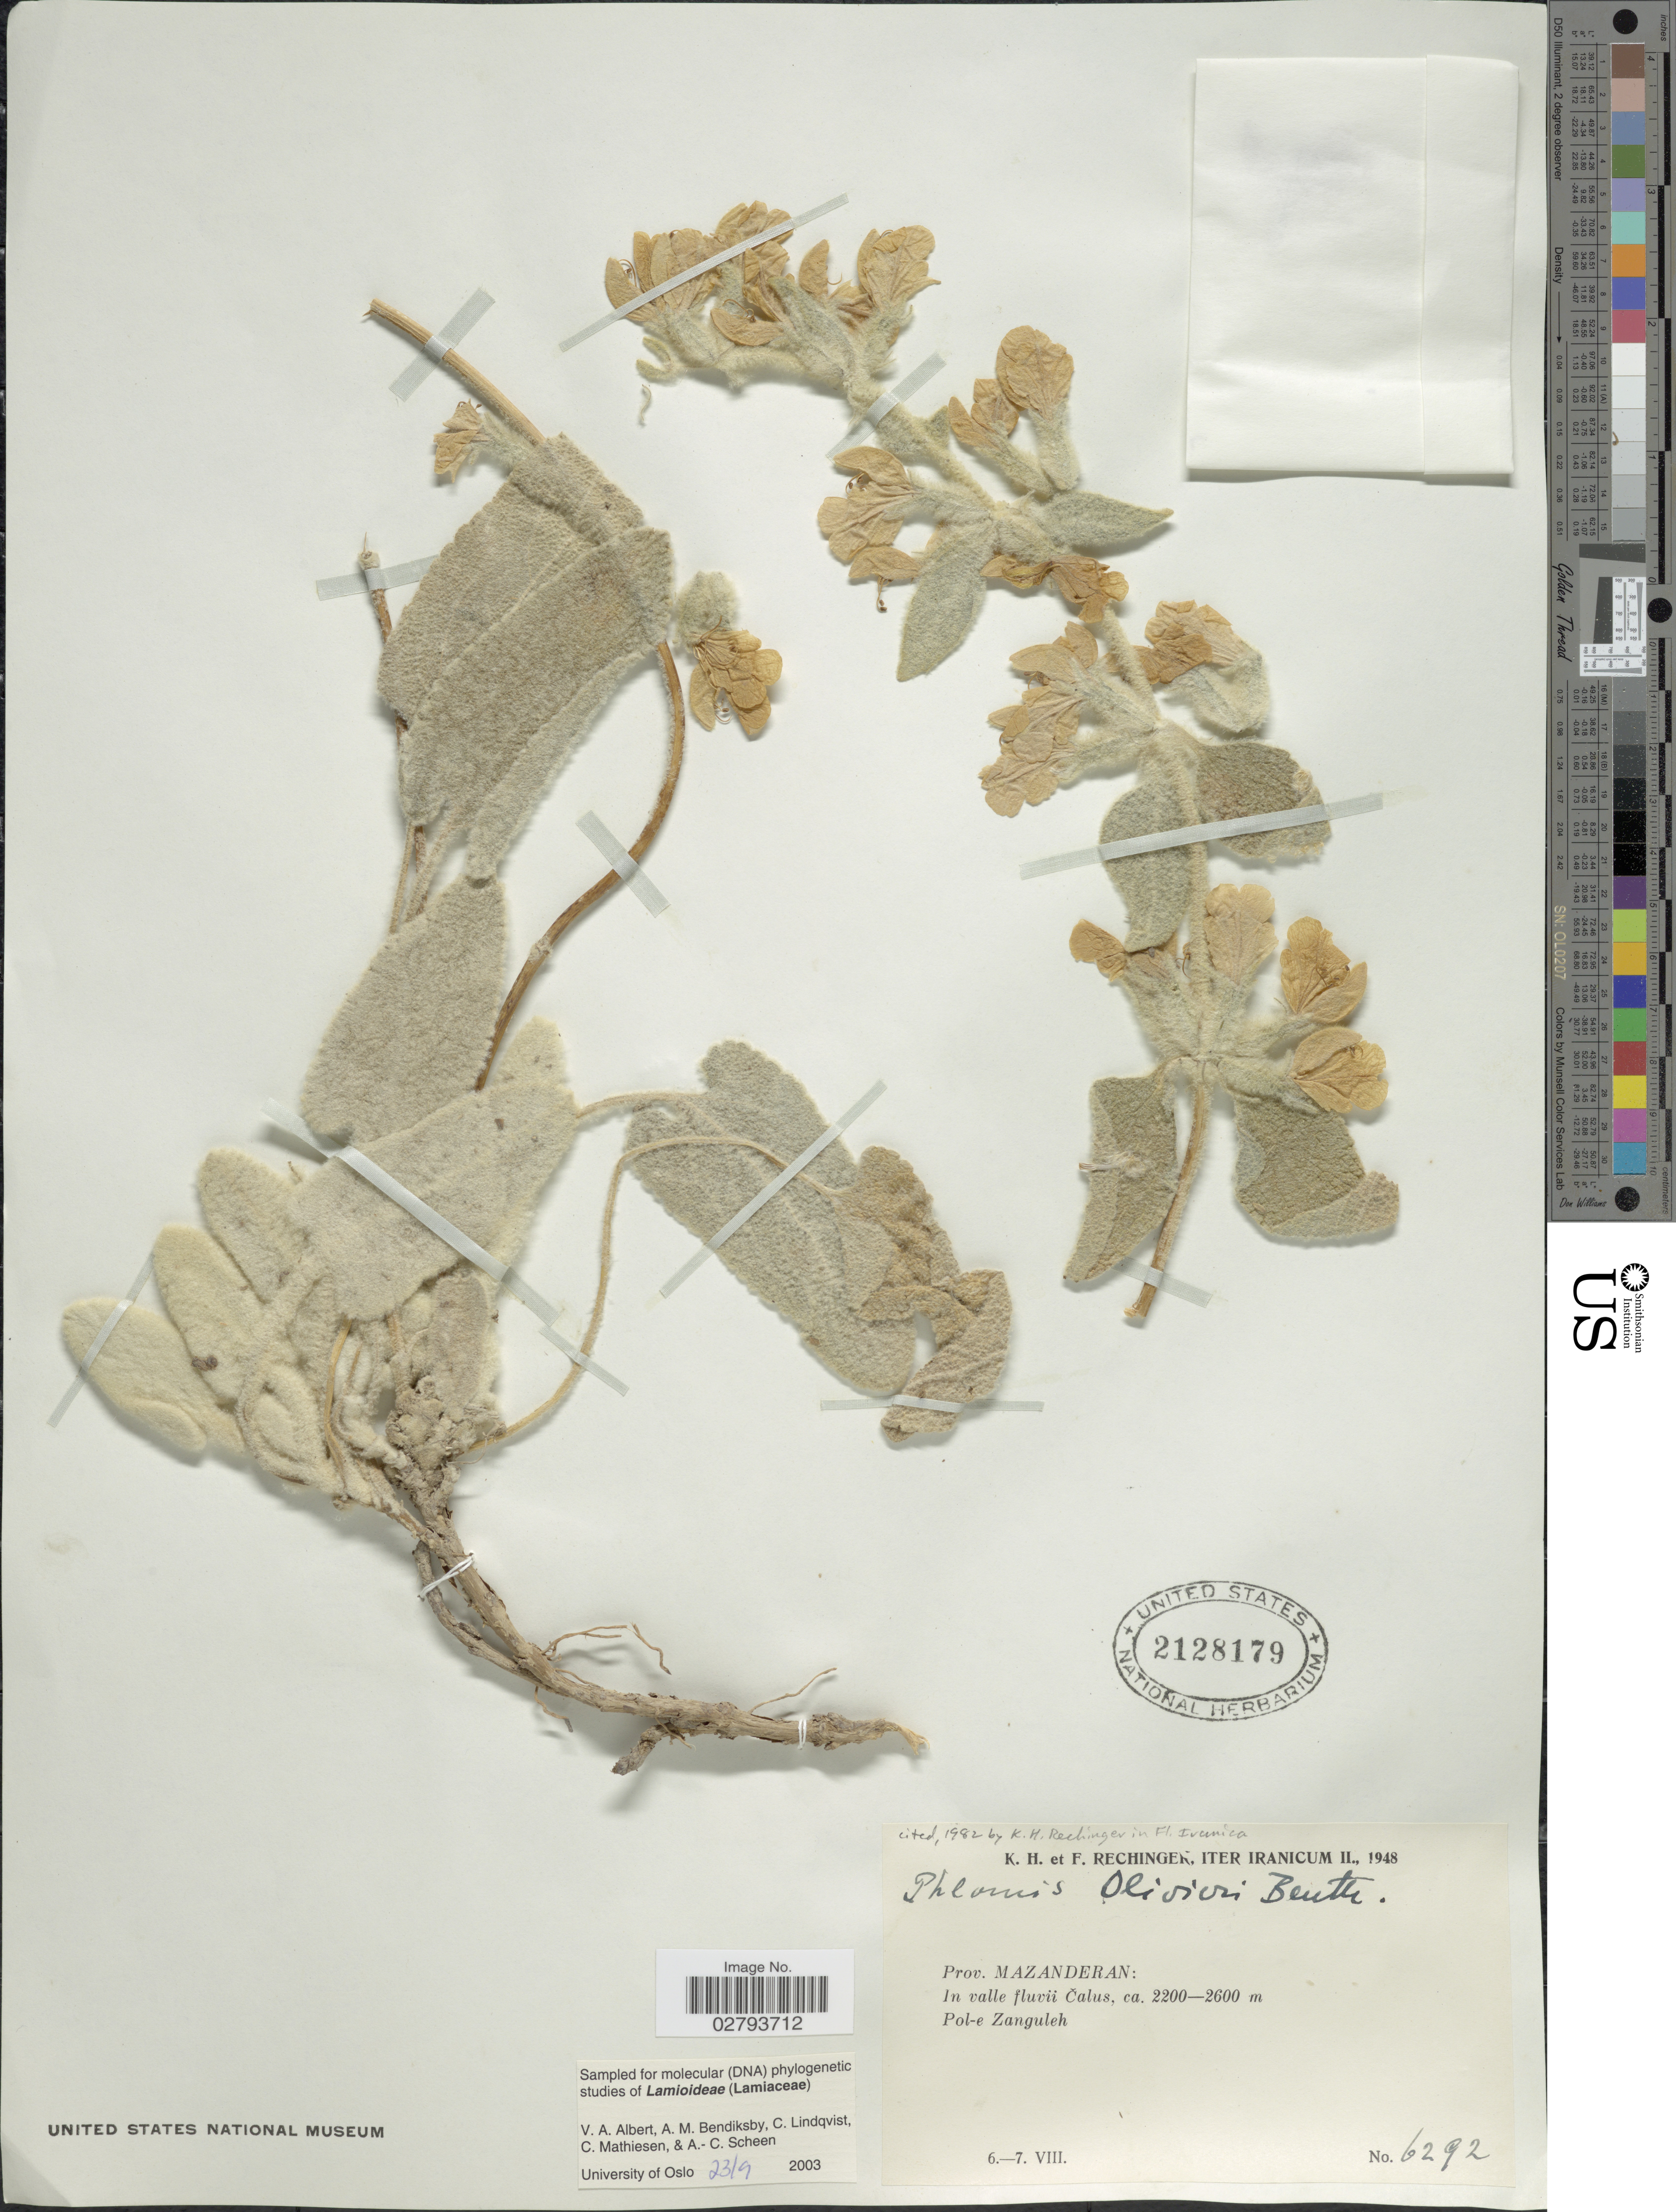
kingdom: Plantae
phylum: Tracheophyta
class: Magnoliopsida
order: Lamiales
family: Lamiaceae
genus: Phlomis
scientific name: Phlomis olivieri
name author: Benth.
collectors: K. H. Rechinger & F. Rechinger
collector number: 6292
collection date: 1948-08-06/1948-08-07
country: Iran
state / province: Mazandaran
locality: Prov. Mazanderan: In valle fluvii Calus. Pol-e Zanguleh.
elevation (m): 2200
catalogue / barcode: US 2128179